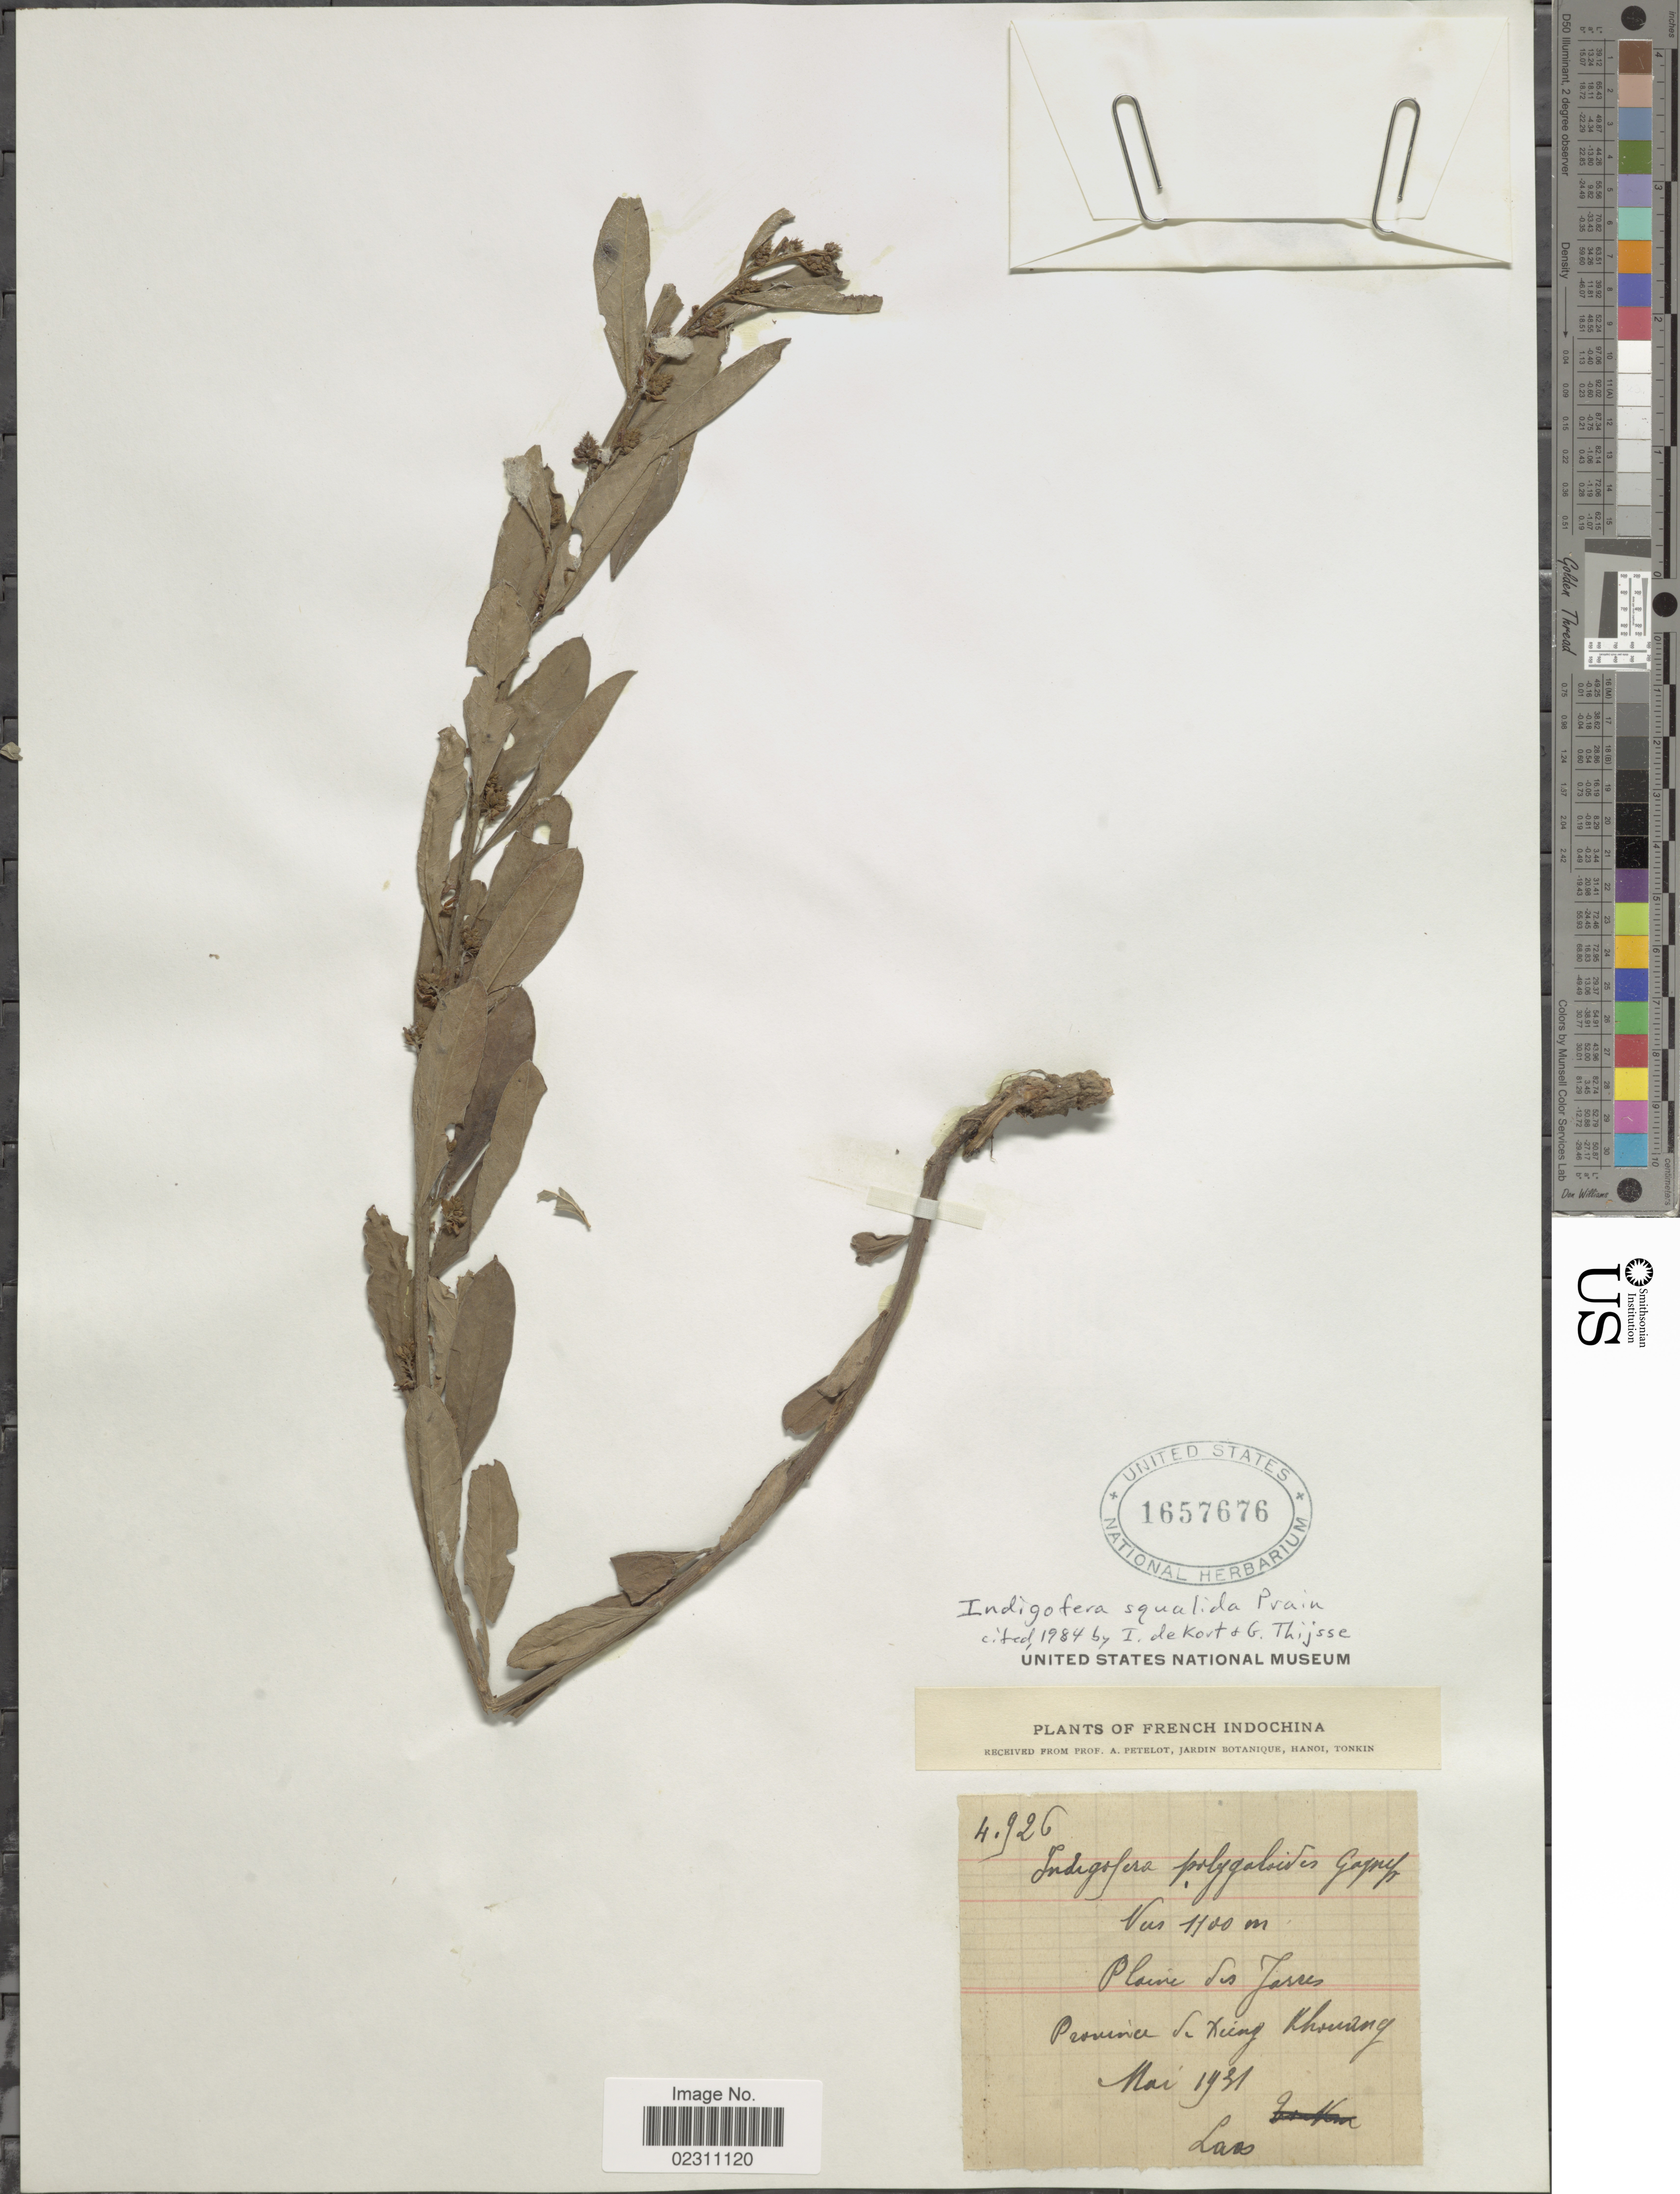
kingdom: Plantae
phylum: Tracheophyta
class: Magnoliopsida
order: Fabales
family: Fabaceae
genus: Indigofera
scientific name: Indigofera squalida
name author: Prain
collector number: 4926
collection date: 1931-05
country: Laos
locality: French Indochina, Plaine des Jarres, Province de Xieng Khoudong [interpreted]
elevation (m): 1100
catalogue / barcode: US 1657676